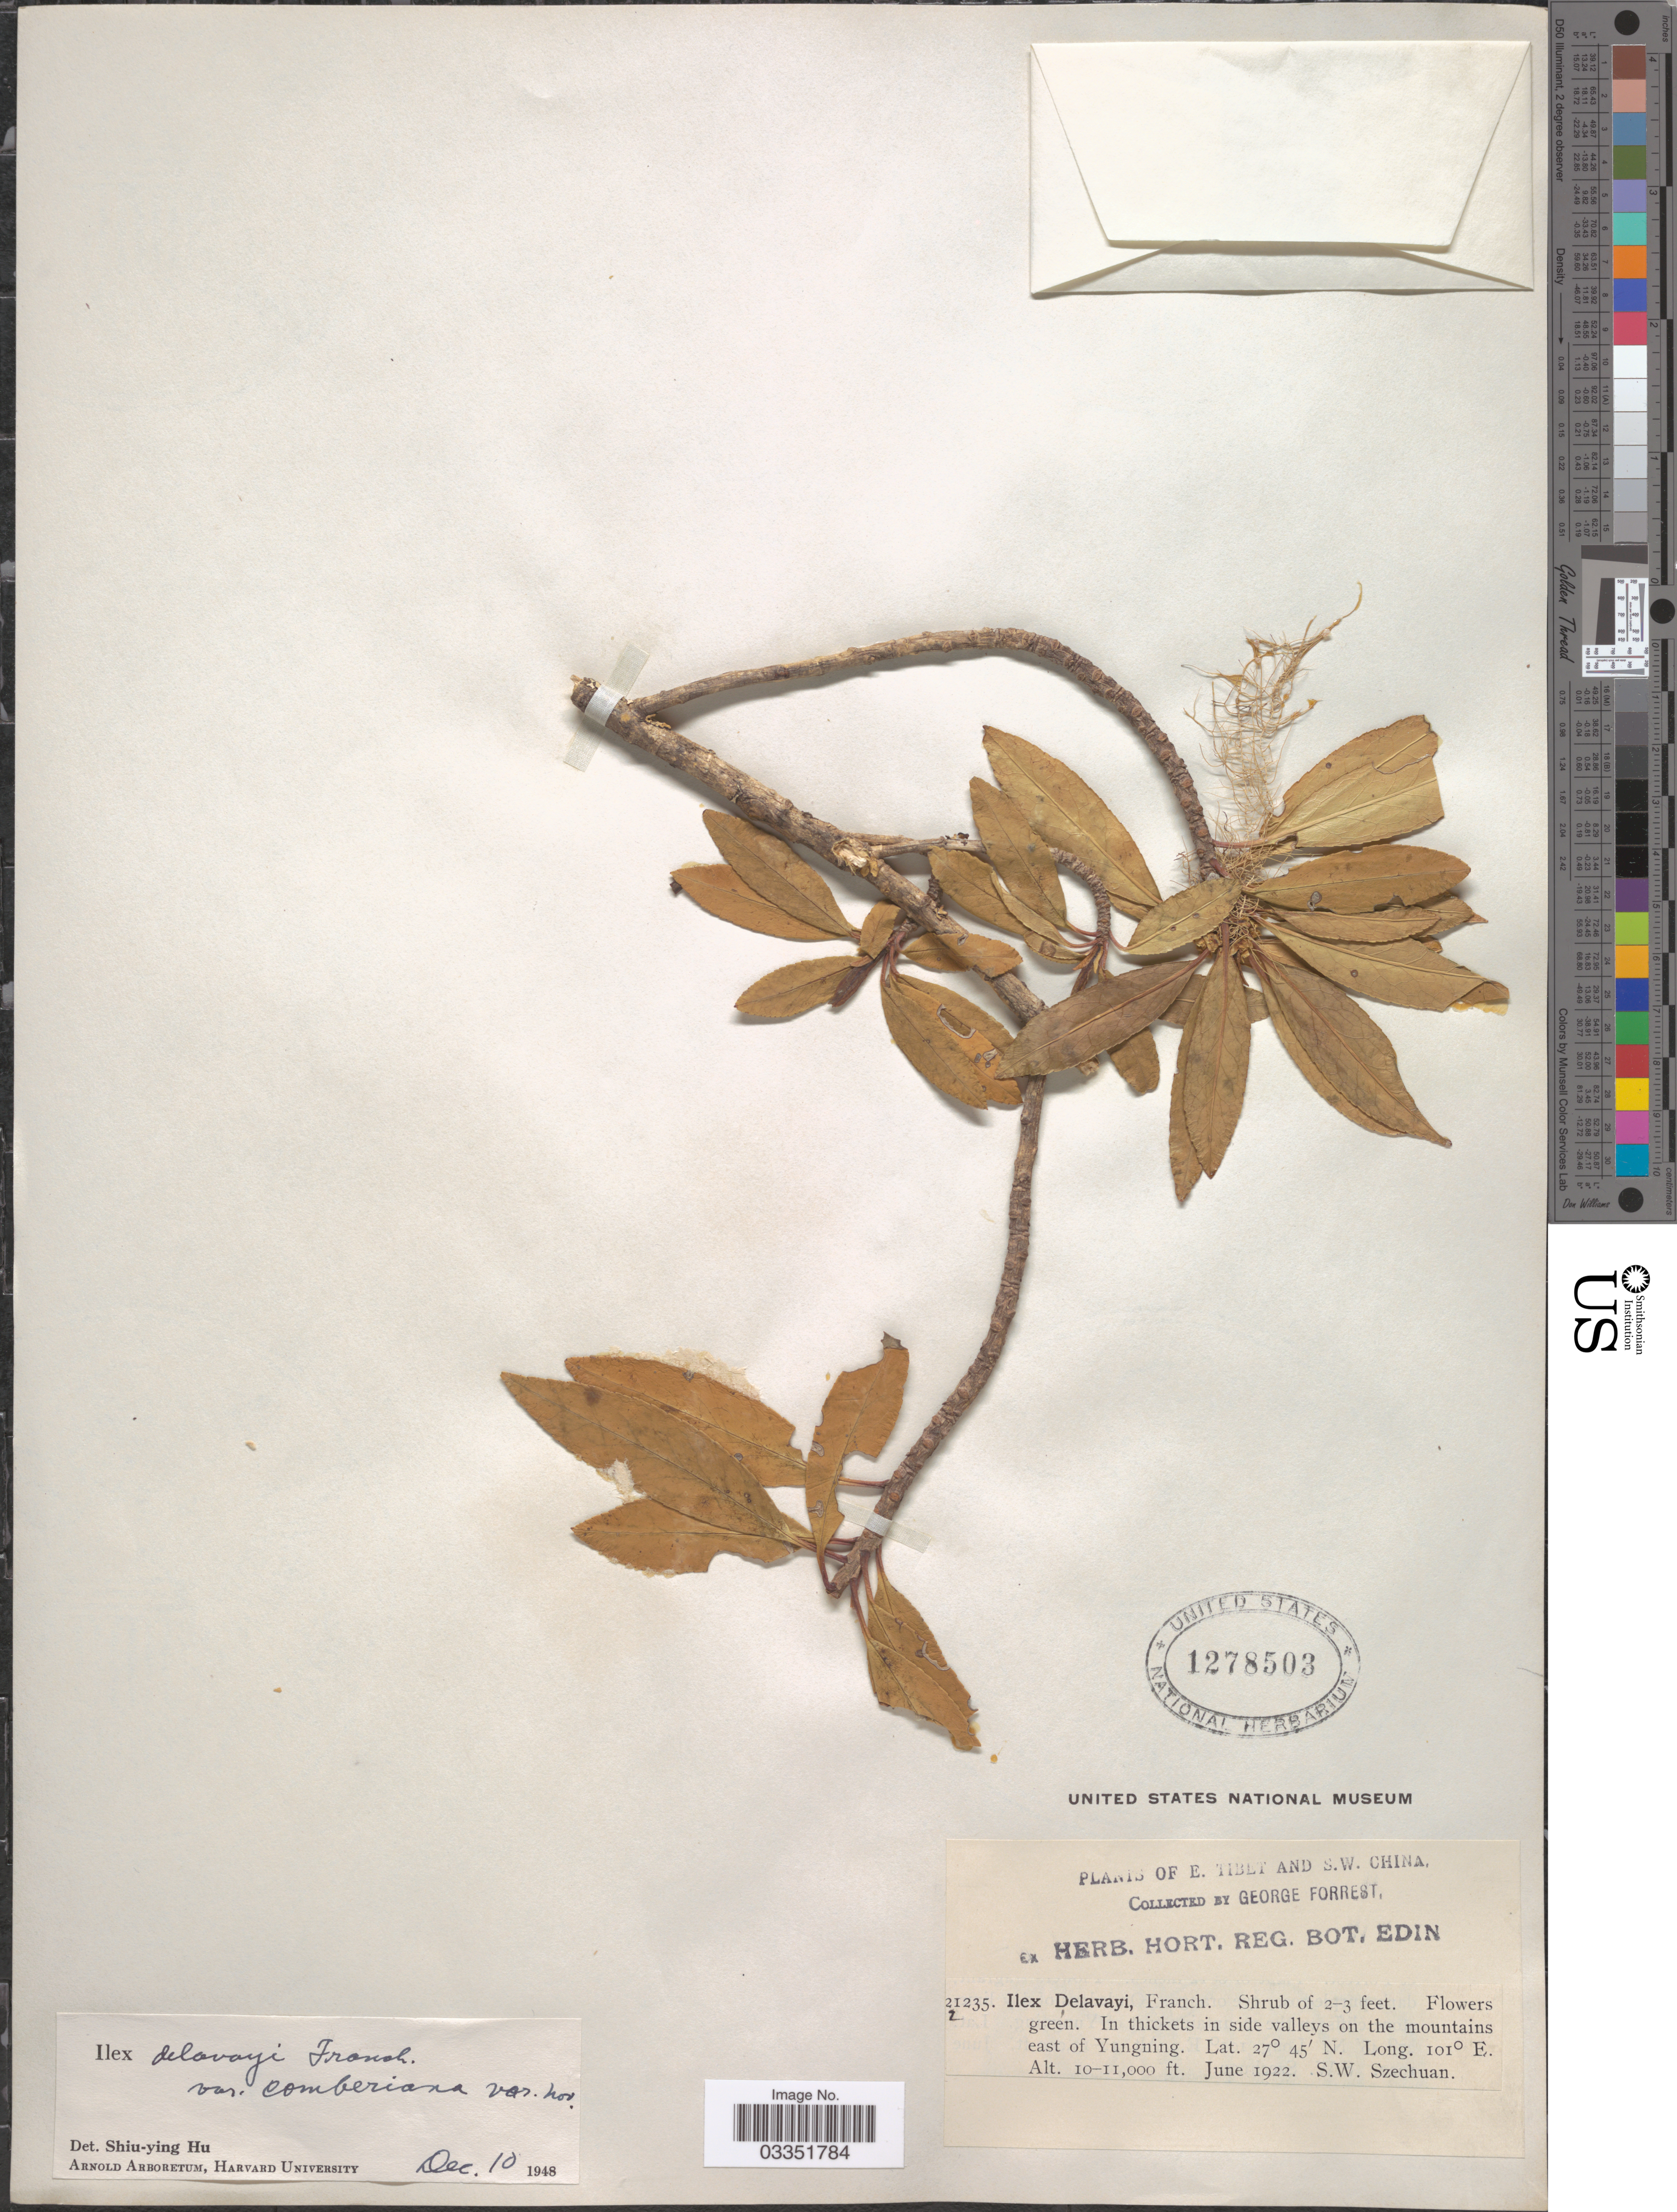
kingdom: Plantae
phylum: Tracheophyta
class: Magnoliopsida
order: Aquifoliales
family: Aquifoliaceae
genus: Ilex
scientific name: Ilex delavayi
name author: Franch.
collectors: G. Forrest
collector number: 21235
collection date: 1922-06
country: China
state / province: Sichuan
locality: E. Tibet and S.W. China. In thickets in side valleys on the mountains east of Yungning. S.W. Szechuan.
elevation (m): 3048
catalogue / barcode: US 1278503